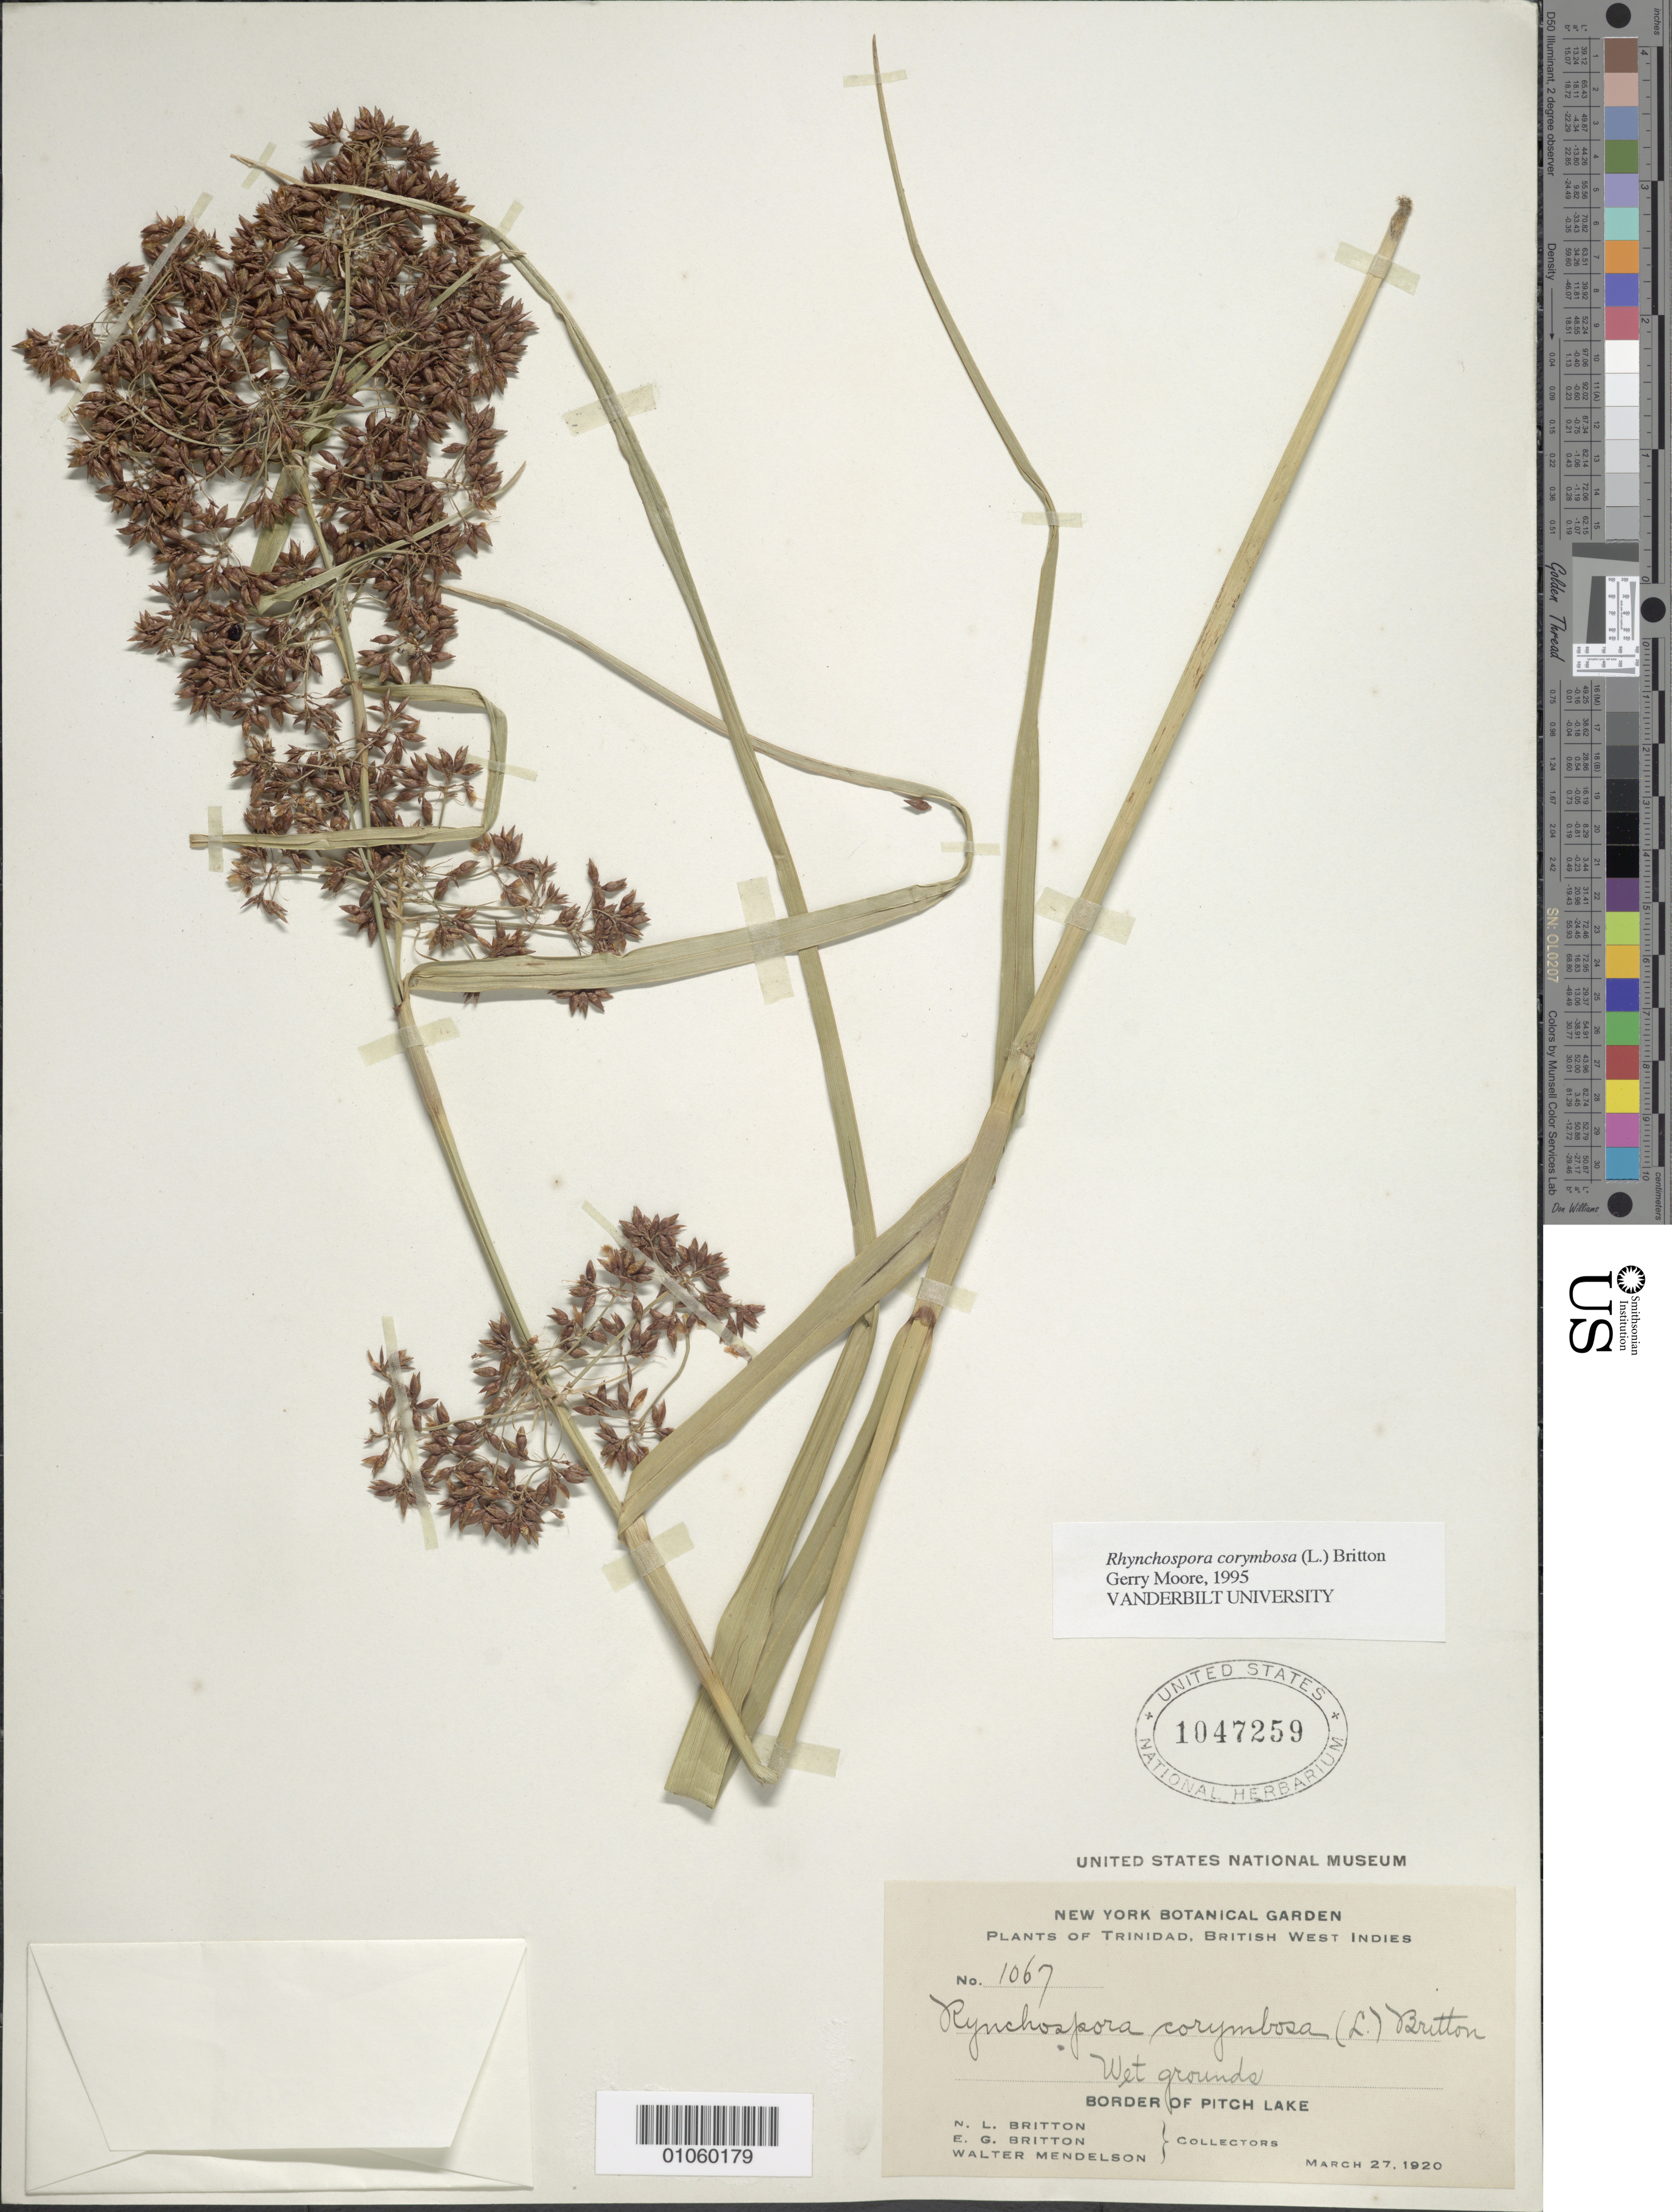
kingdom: Plantae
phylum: Tracheophyta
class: Liliopsida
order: Poales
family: Cyperaceae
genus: Rhynchospora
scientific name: Rhynchospora corymbosa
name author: (L.) Britton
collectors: N. Britton, E. G. Britton & W. Mendelson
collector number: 1067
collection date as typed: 27 Mar 1920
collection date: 1920-03-27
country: Trinidad and Tobago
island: Trinidad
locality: Border of Pitch Lake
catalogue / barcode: US 1047259